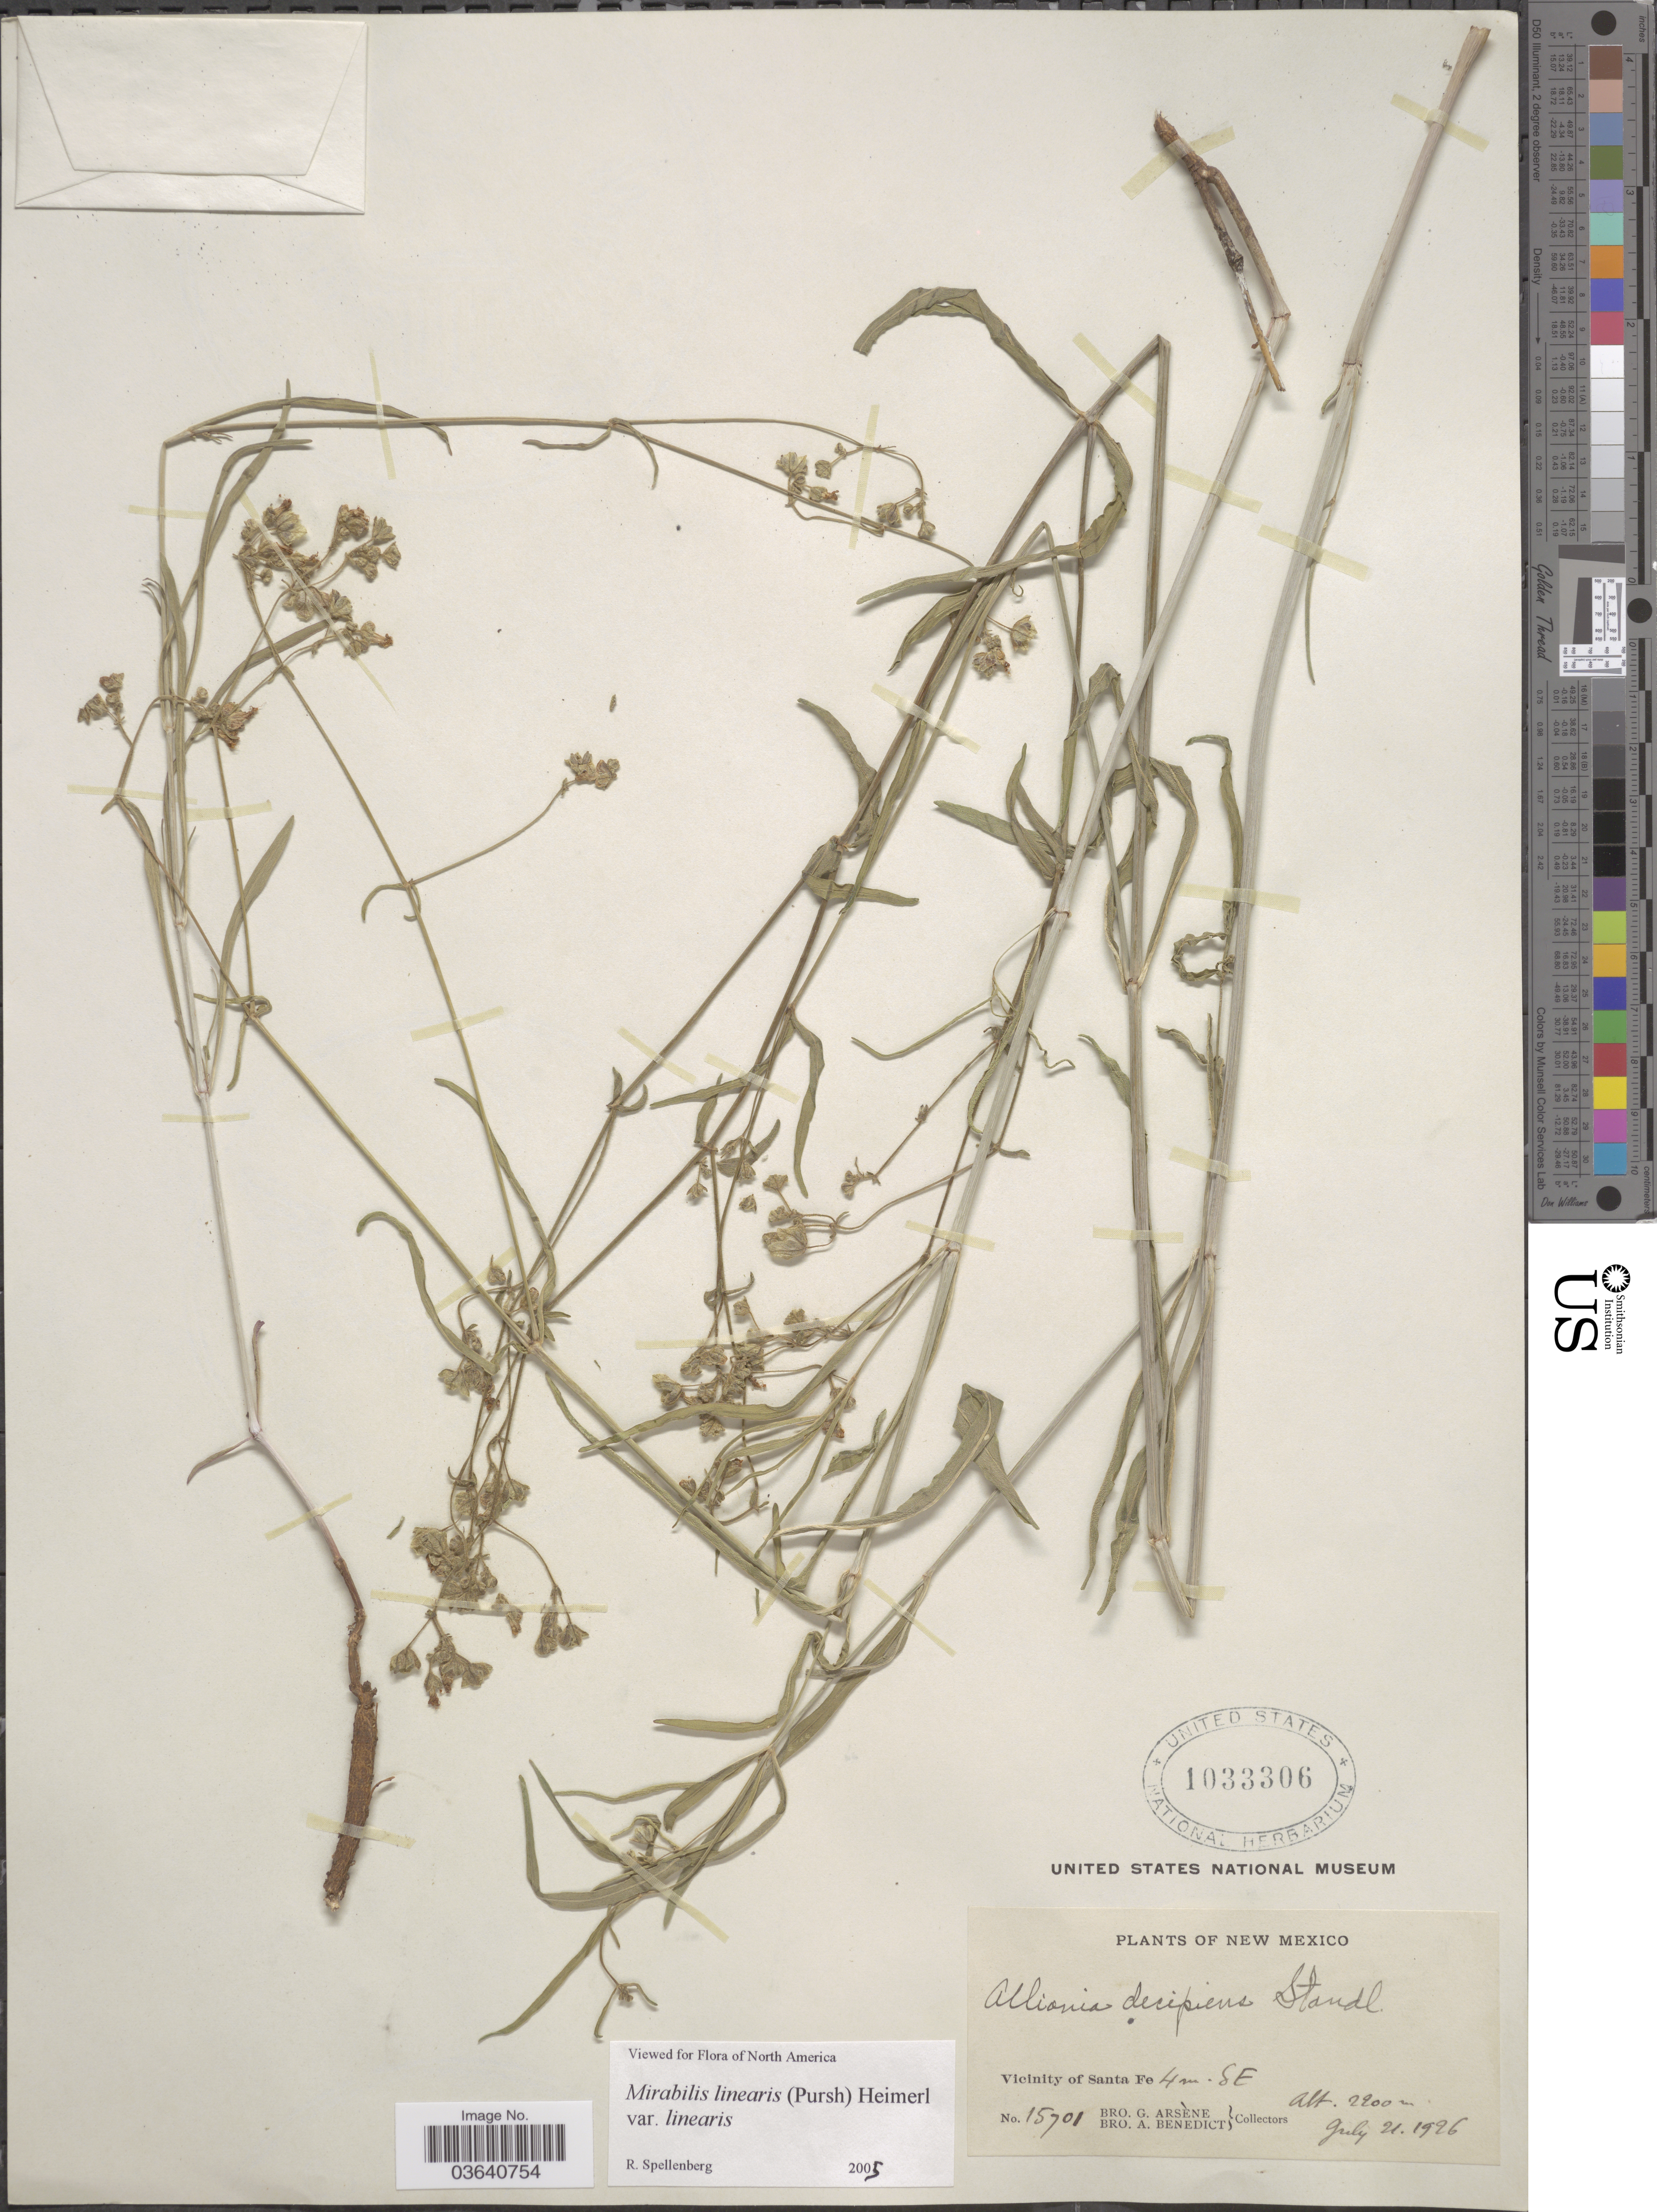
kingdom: Plantae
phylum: Tracheophyta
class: Magnoliopsida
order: Caryophyllales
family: Nyctaginaceae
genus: Mirabilis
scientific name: Mirabilis linearis var. linearis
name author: (Pursh) Heimerl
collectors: Bro. G. Arsène & Bro. A. Benedict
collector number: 15701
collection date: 1926-07-21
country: United States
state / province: New Mexico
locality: Vicinity of Santa Fe, 4 m. SE.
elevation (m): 2200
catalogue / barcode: US 1033306